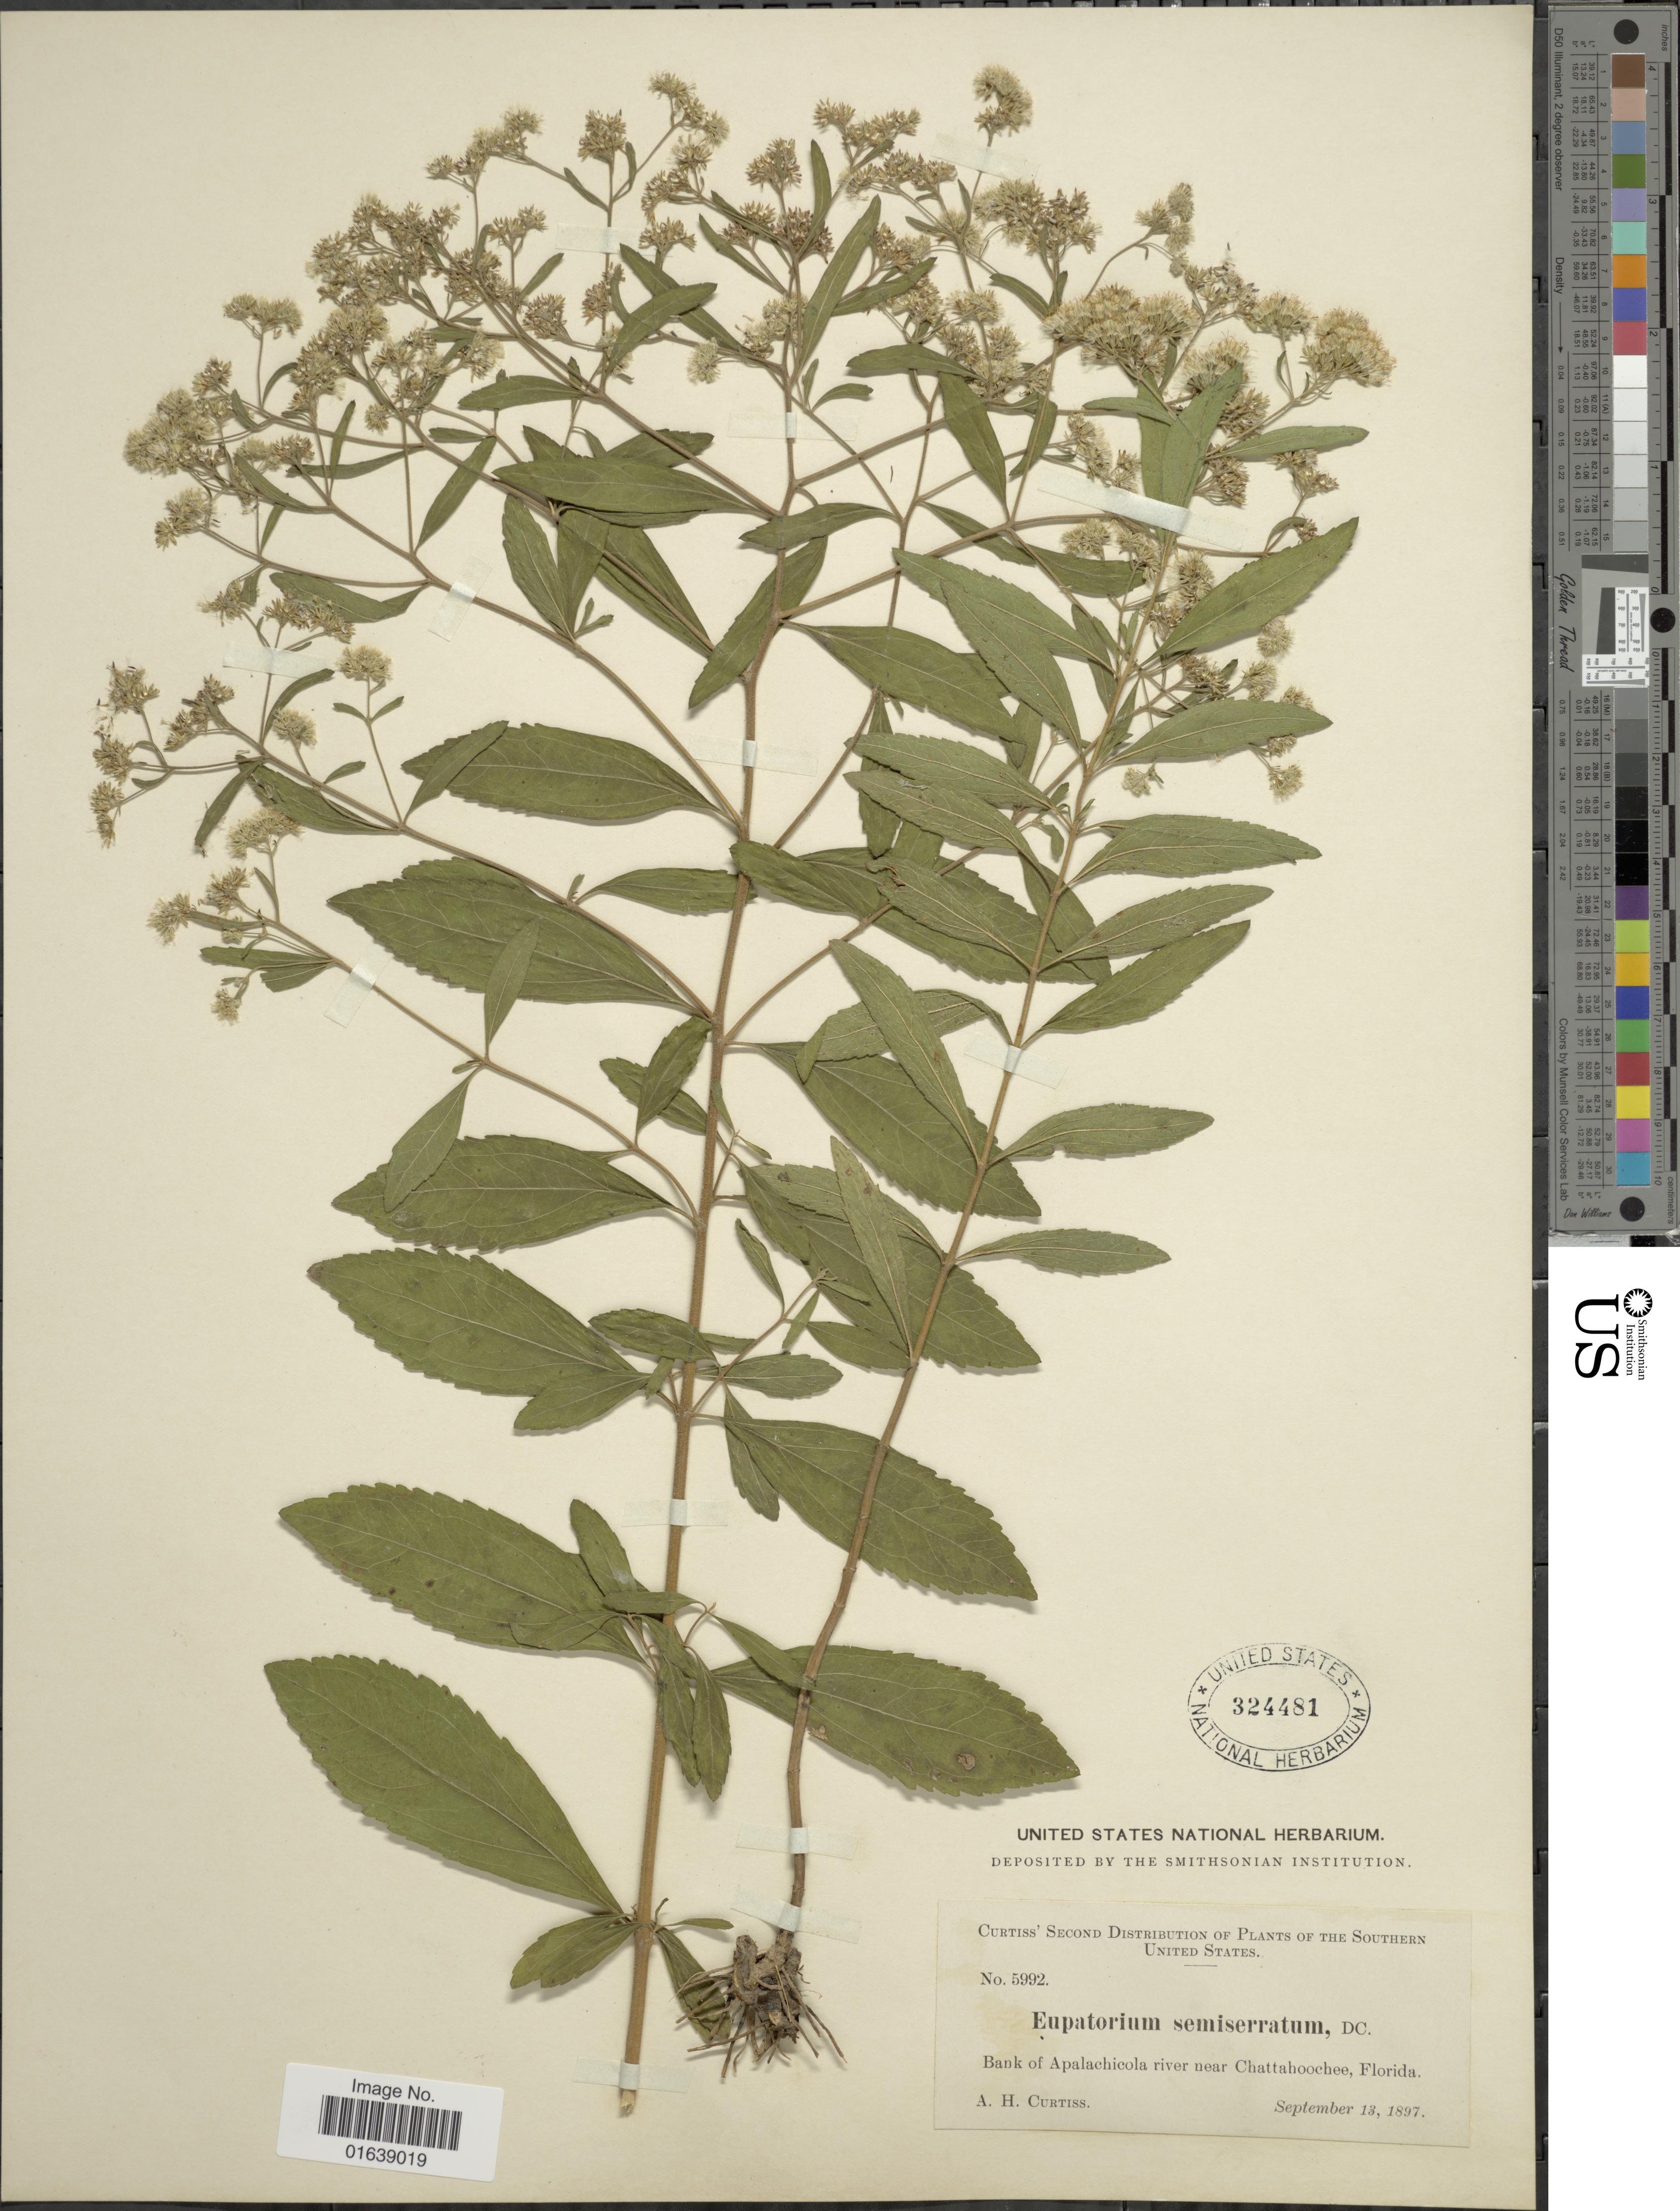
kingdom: Plantae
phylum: Tracheophyta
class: Magnoliopsida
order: Asterales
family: Asteraceae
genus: Eupatorium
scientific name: Eupatorium cuneifolium var. semiserratum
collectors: A. H. Curtiss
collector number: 5992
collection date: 1897-09-13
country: United States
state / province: Florida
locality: Bank of Apalachicola river near Chattahooche, Florida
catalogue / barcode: US 324481